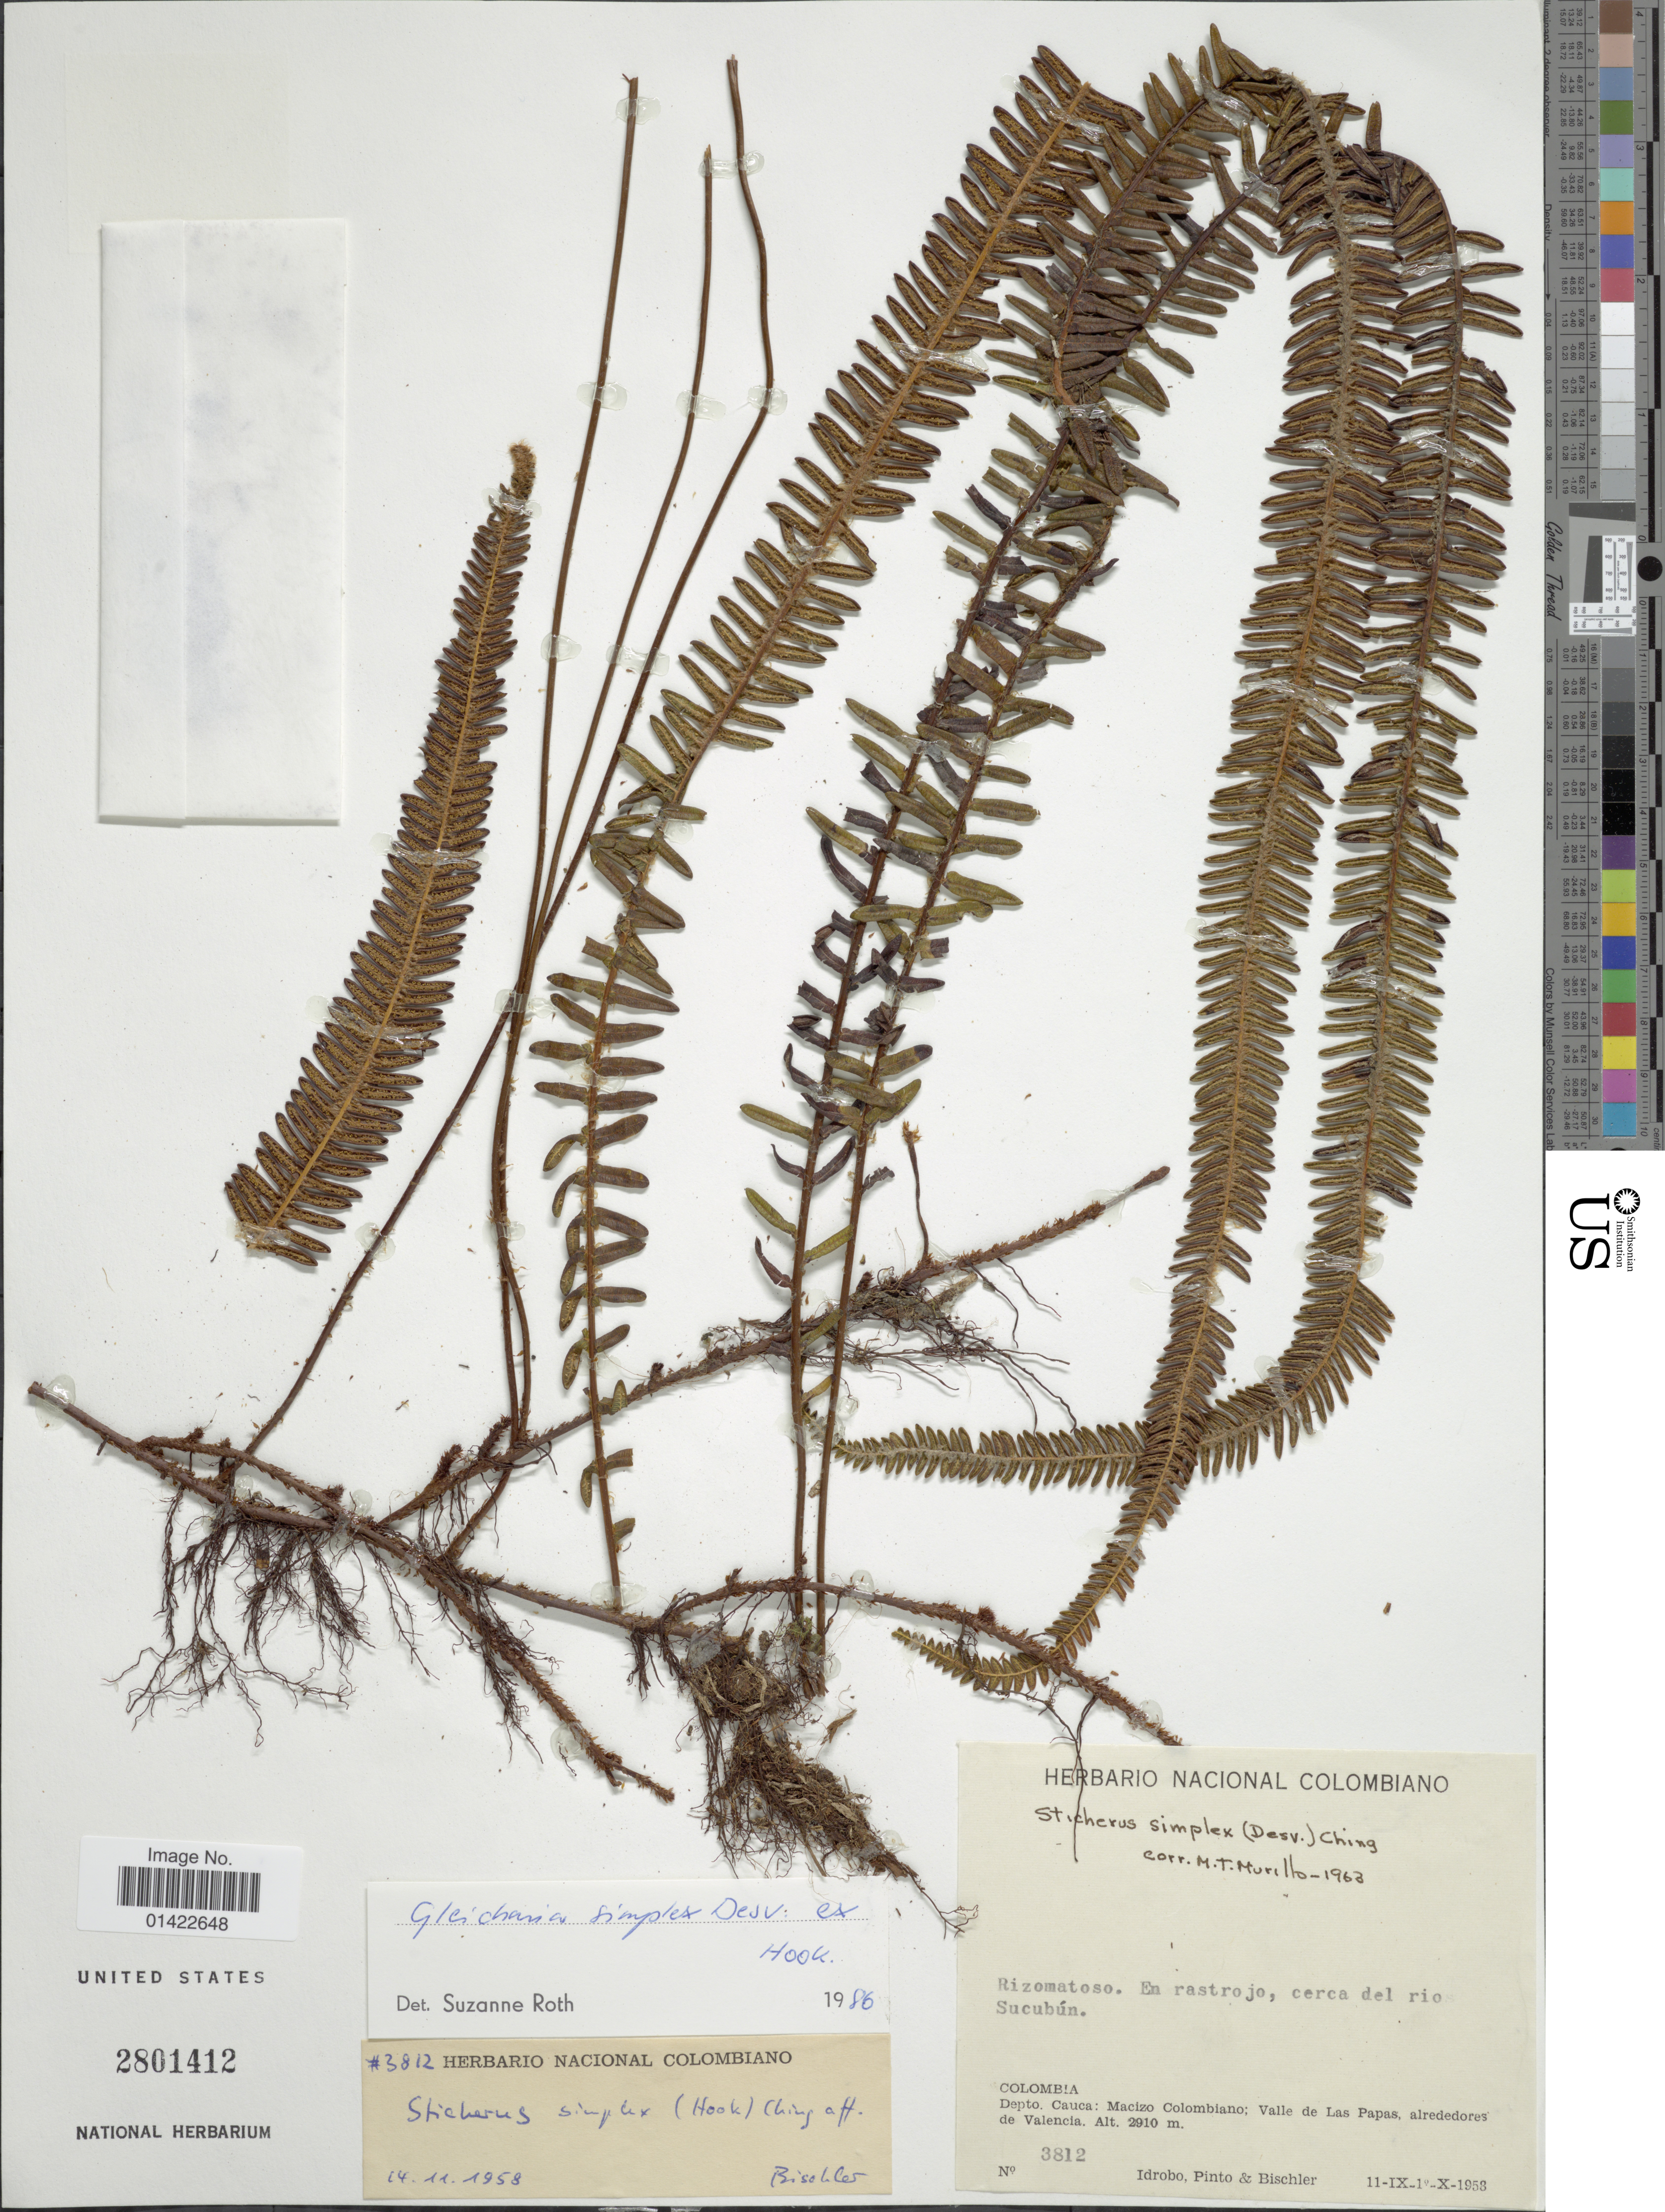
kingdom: Plantae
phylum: Tracheophyta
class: Polypodiopsida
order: Gleicheniales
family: Gleicheniaceae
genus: Sticherus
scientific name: Sticherus simplex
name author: (Desv.) Ching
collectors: -- Idrobo, Pinto, -- & -. Bischler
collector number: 3812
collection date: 1958-09-11/1958-10-01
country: Colombia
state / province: Cauca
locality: Rizomatoso. En rastrojo, cerca del rio Sucubún. Macizo Colombiano; Valle de Las Papas, alrededores de Valencia.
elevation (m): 2910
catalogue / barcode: US 2801412